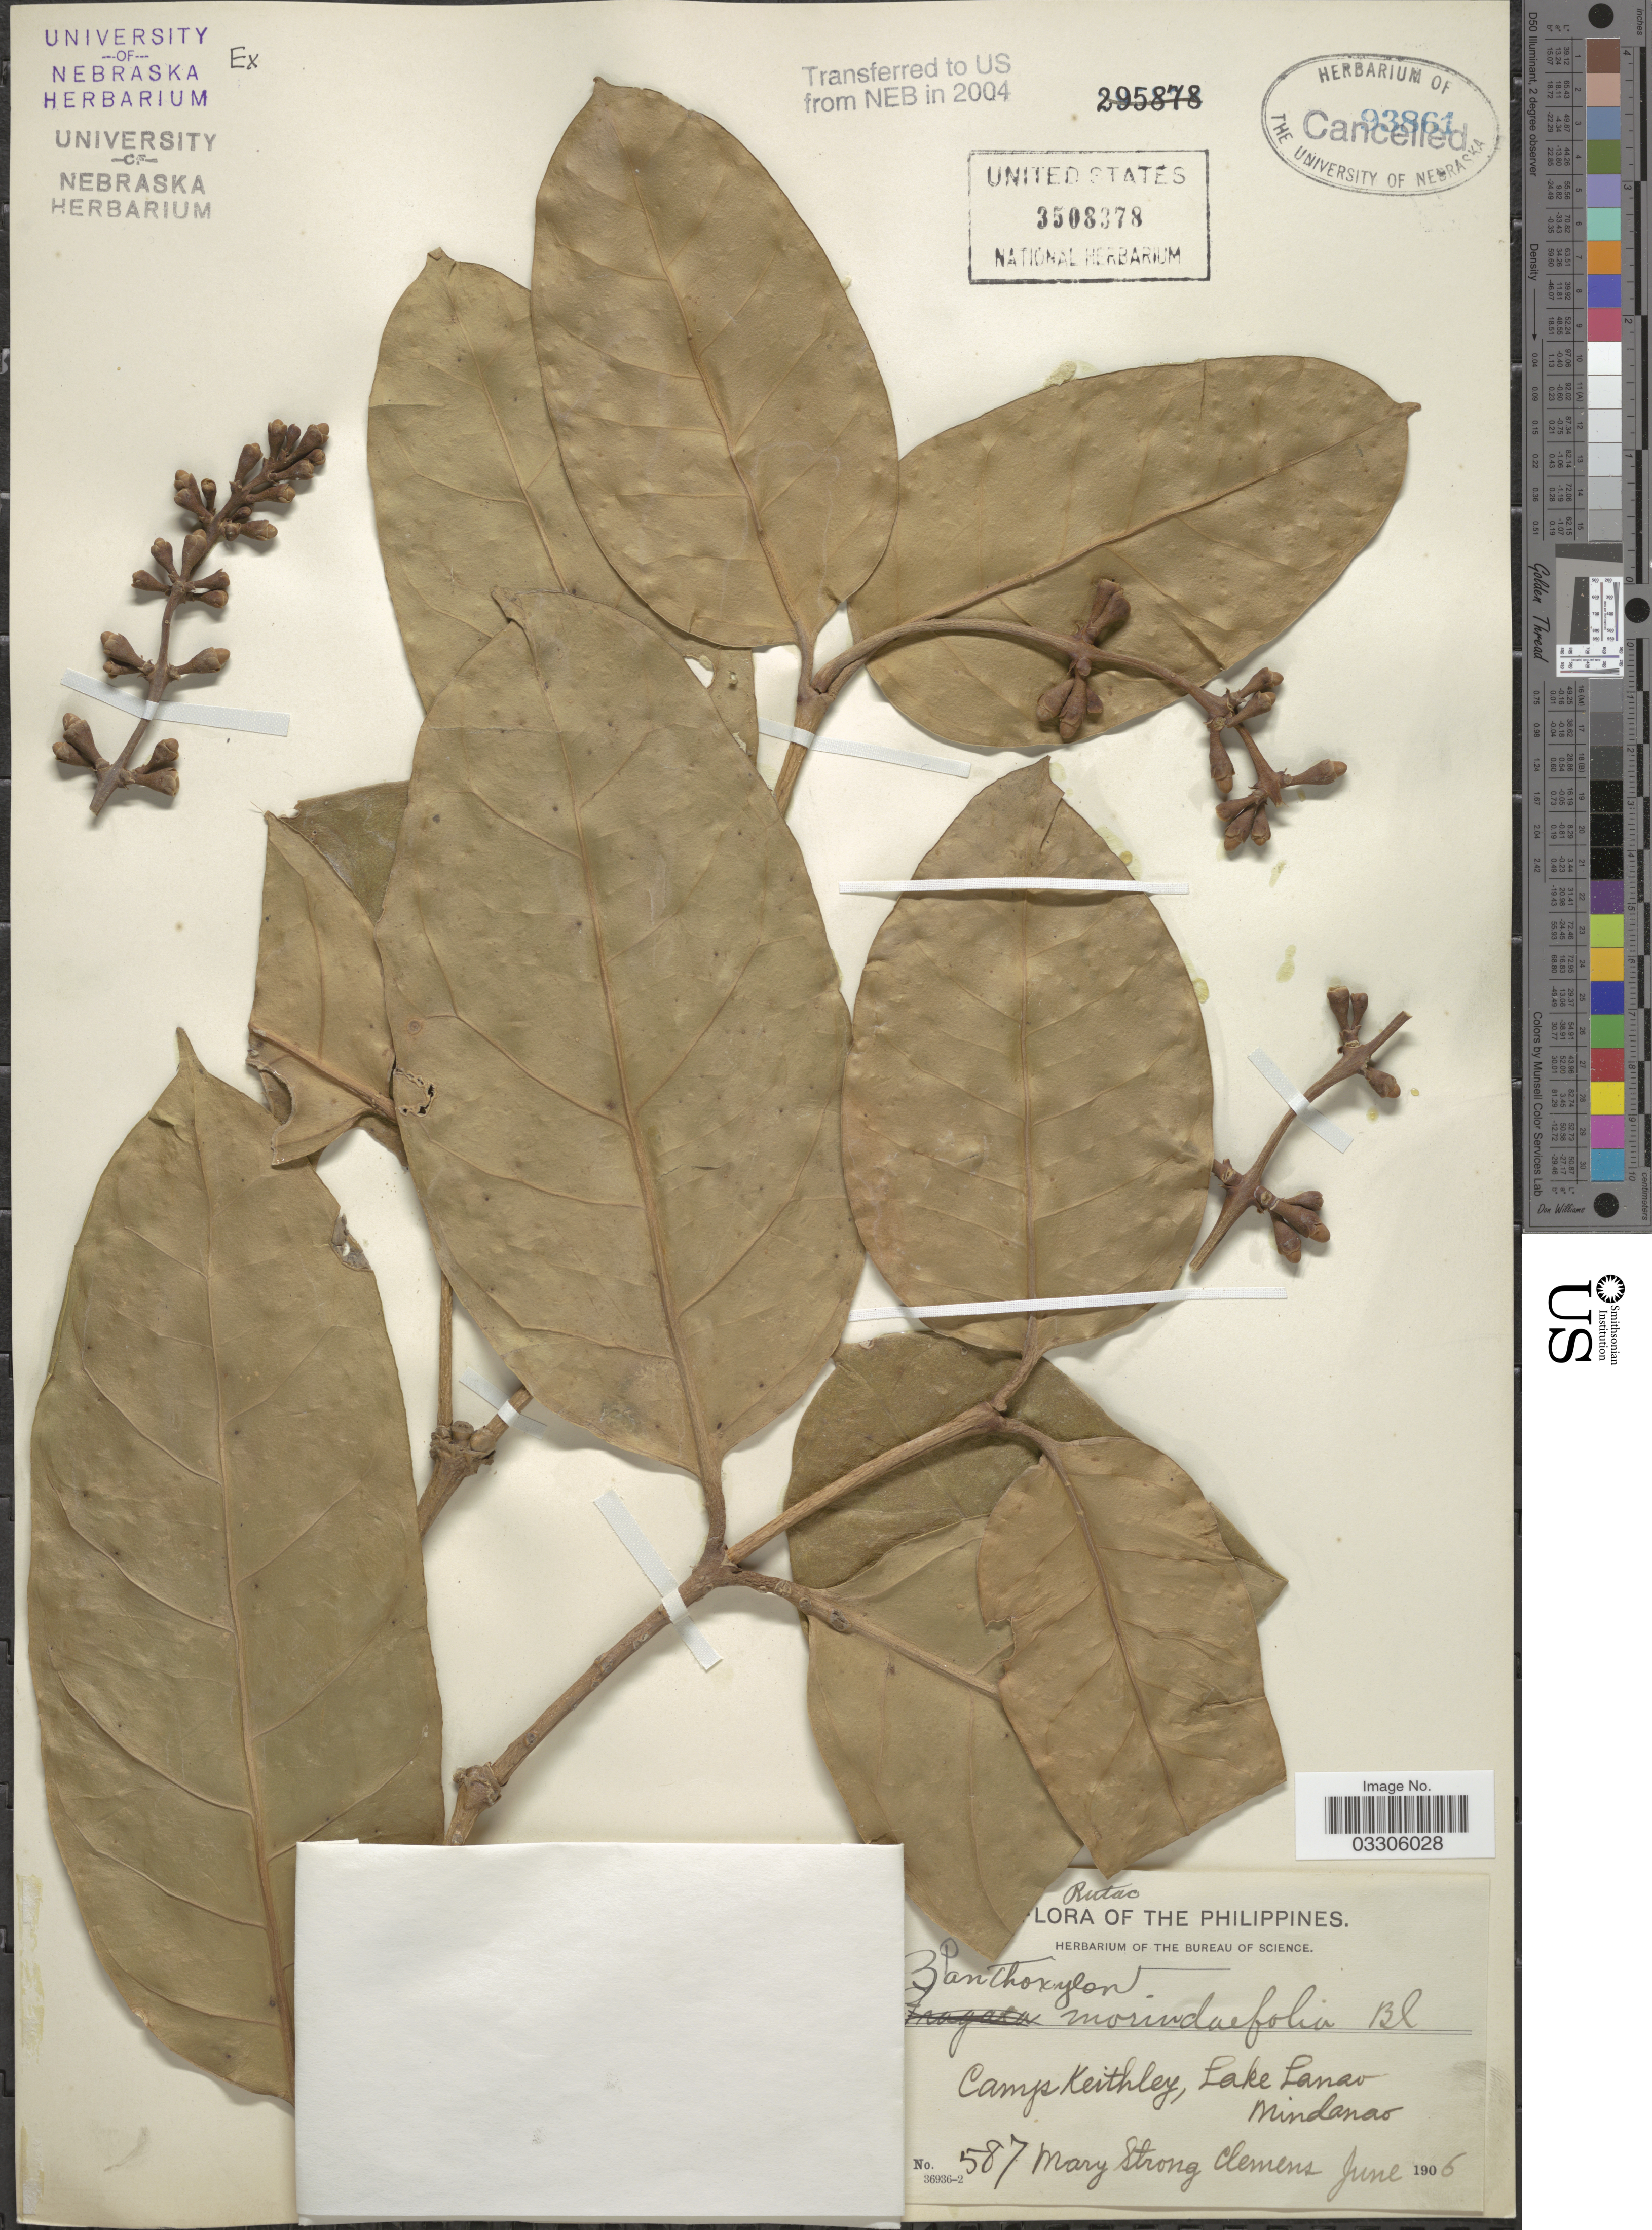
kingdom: Plantae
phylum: Tracheophyta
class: Magnoliopsida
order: Gentianales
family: Gentianaceae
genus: Utania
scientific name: Utania volubilis var. volubilis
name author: (Wall.) Sugumaran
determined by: Strong, Mark T., (BOT), Smithsonian Institution - National Museum of Natural History (UNITED STATES)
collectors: M. S. Clemens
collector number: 587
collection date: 1906-06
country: Philippines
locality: Camp Keithley, Lake Lanao, Mindanao.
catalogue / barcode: US 3508378